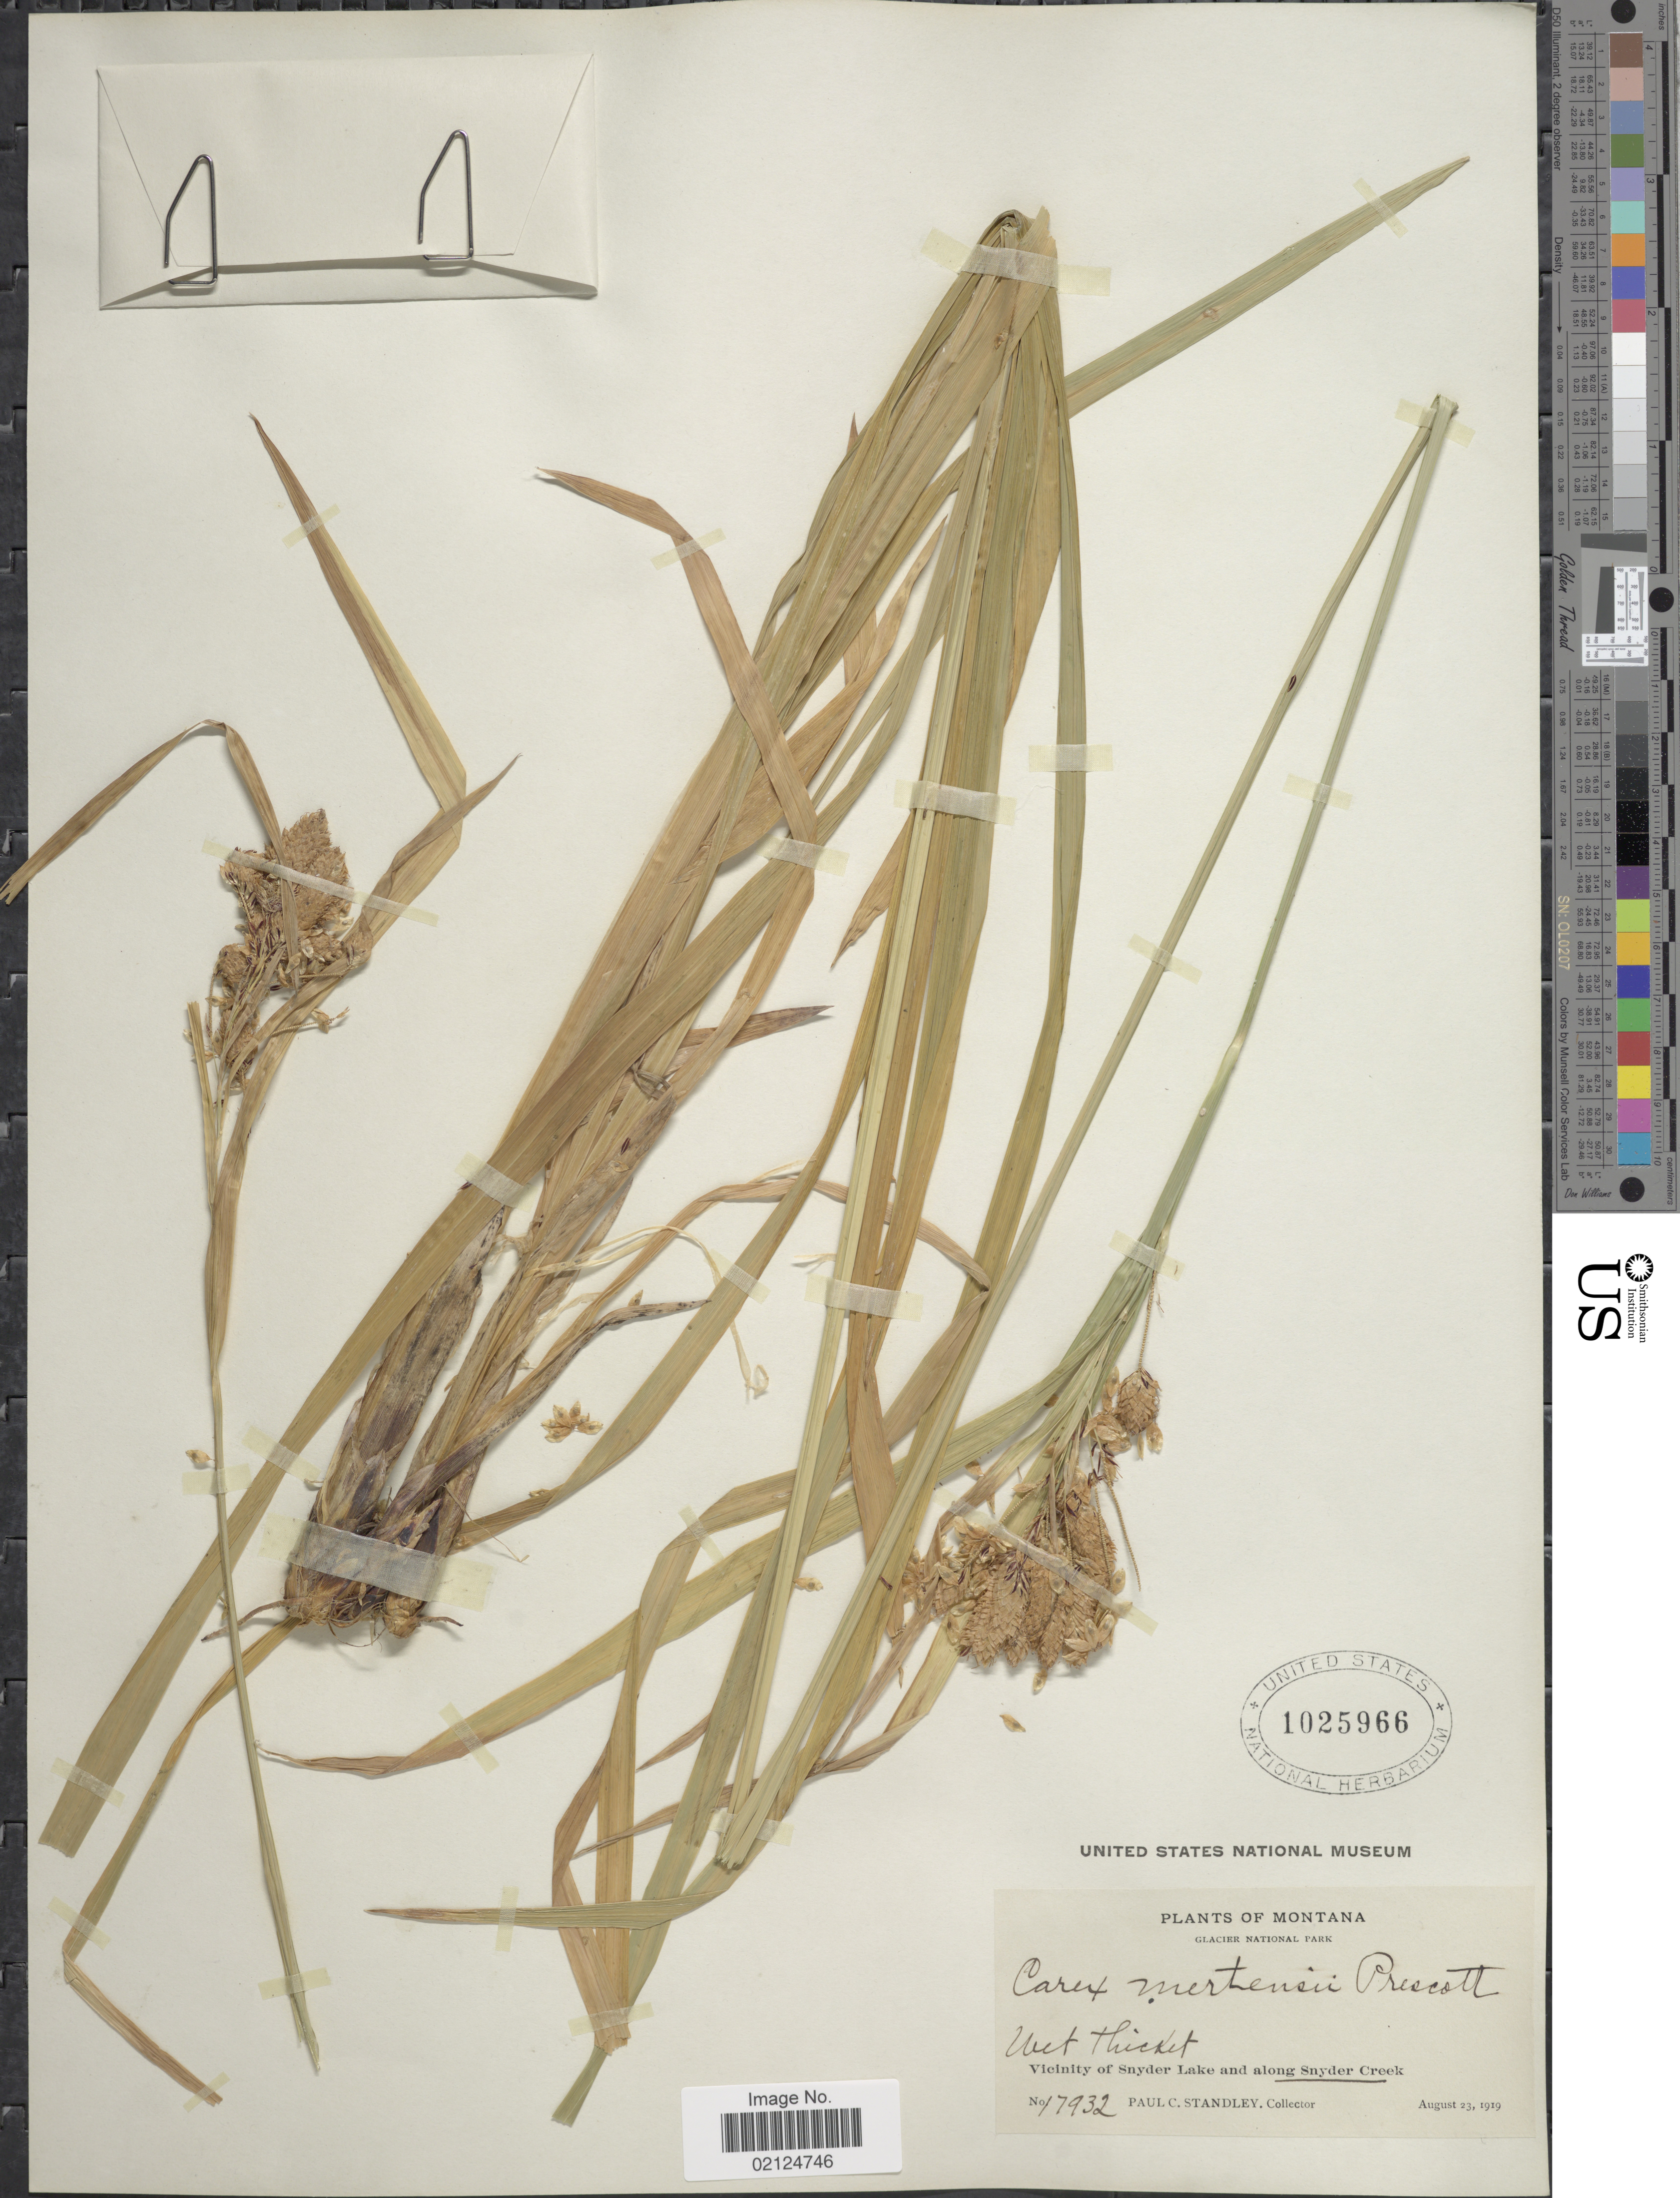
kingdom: Plantae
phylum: Tracheophyta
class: Liliopsida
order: Poales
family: Cyperaceae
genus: Carex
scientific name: Carex mertensii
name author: J.D. Prescott ex Bong.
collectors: P. C. Standley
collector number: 17932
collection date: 1919-08-23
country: United States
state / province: Montana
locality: Vicinity of Snyder Lake and along Snyder Creek, Glacier National Park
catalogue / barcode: US 1025966